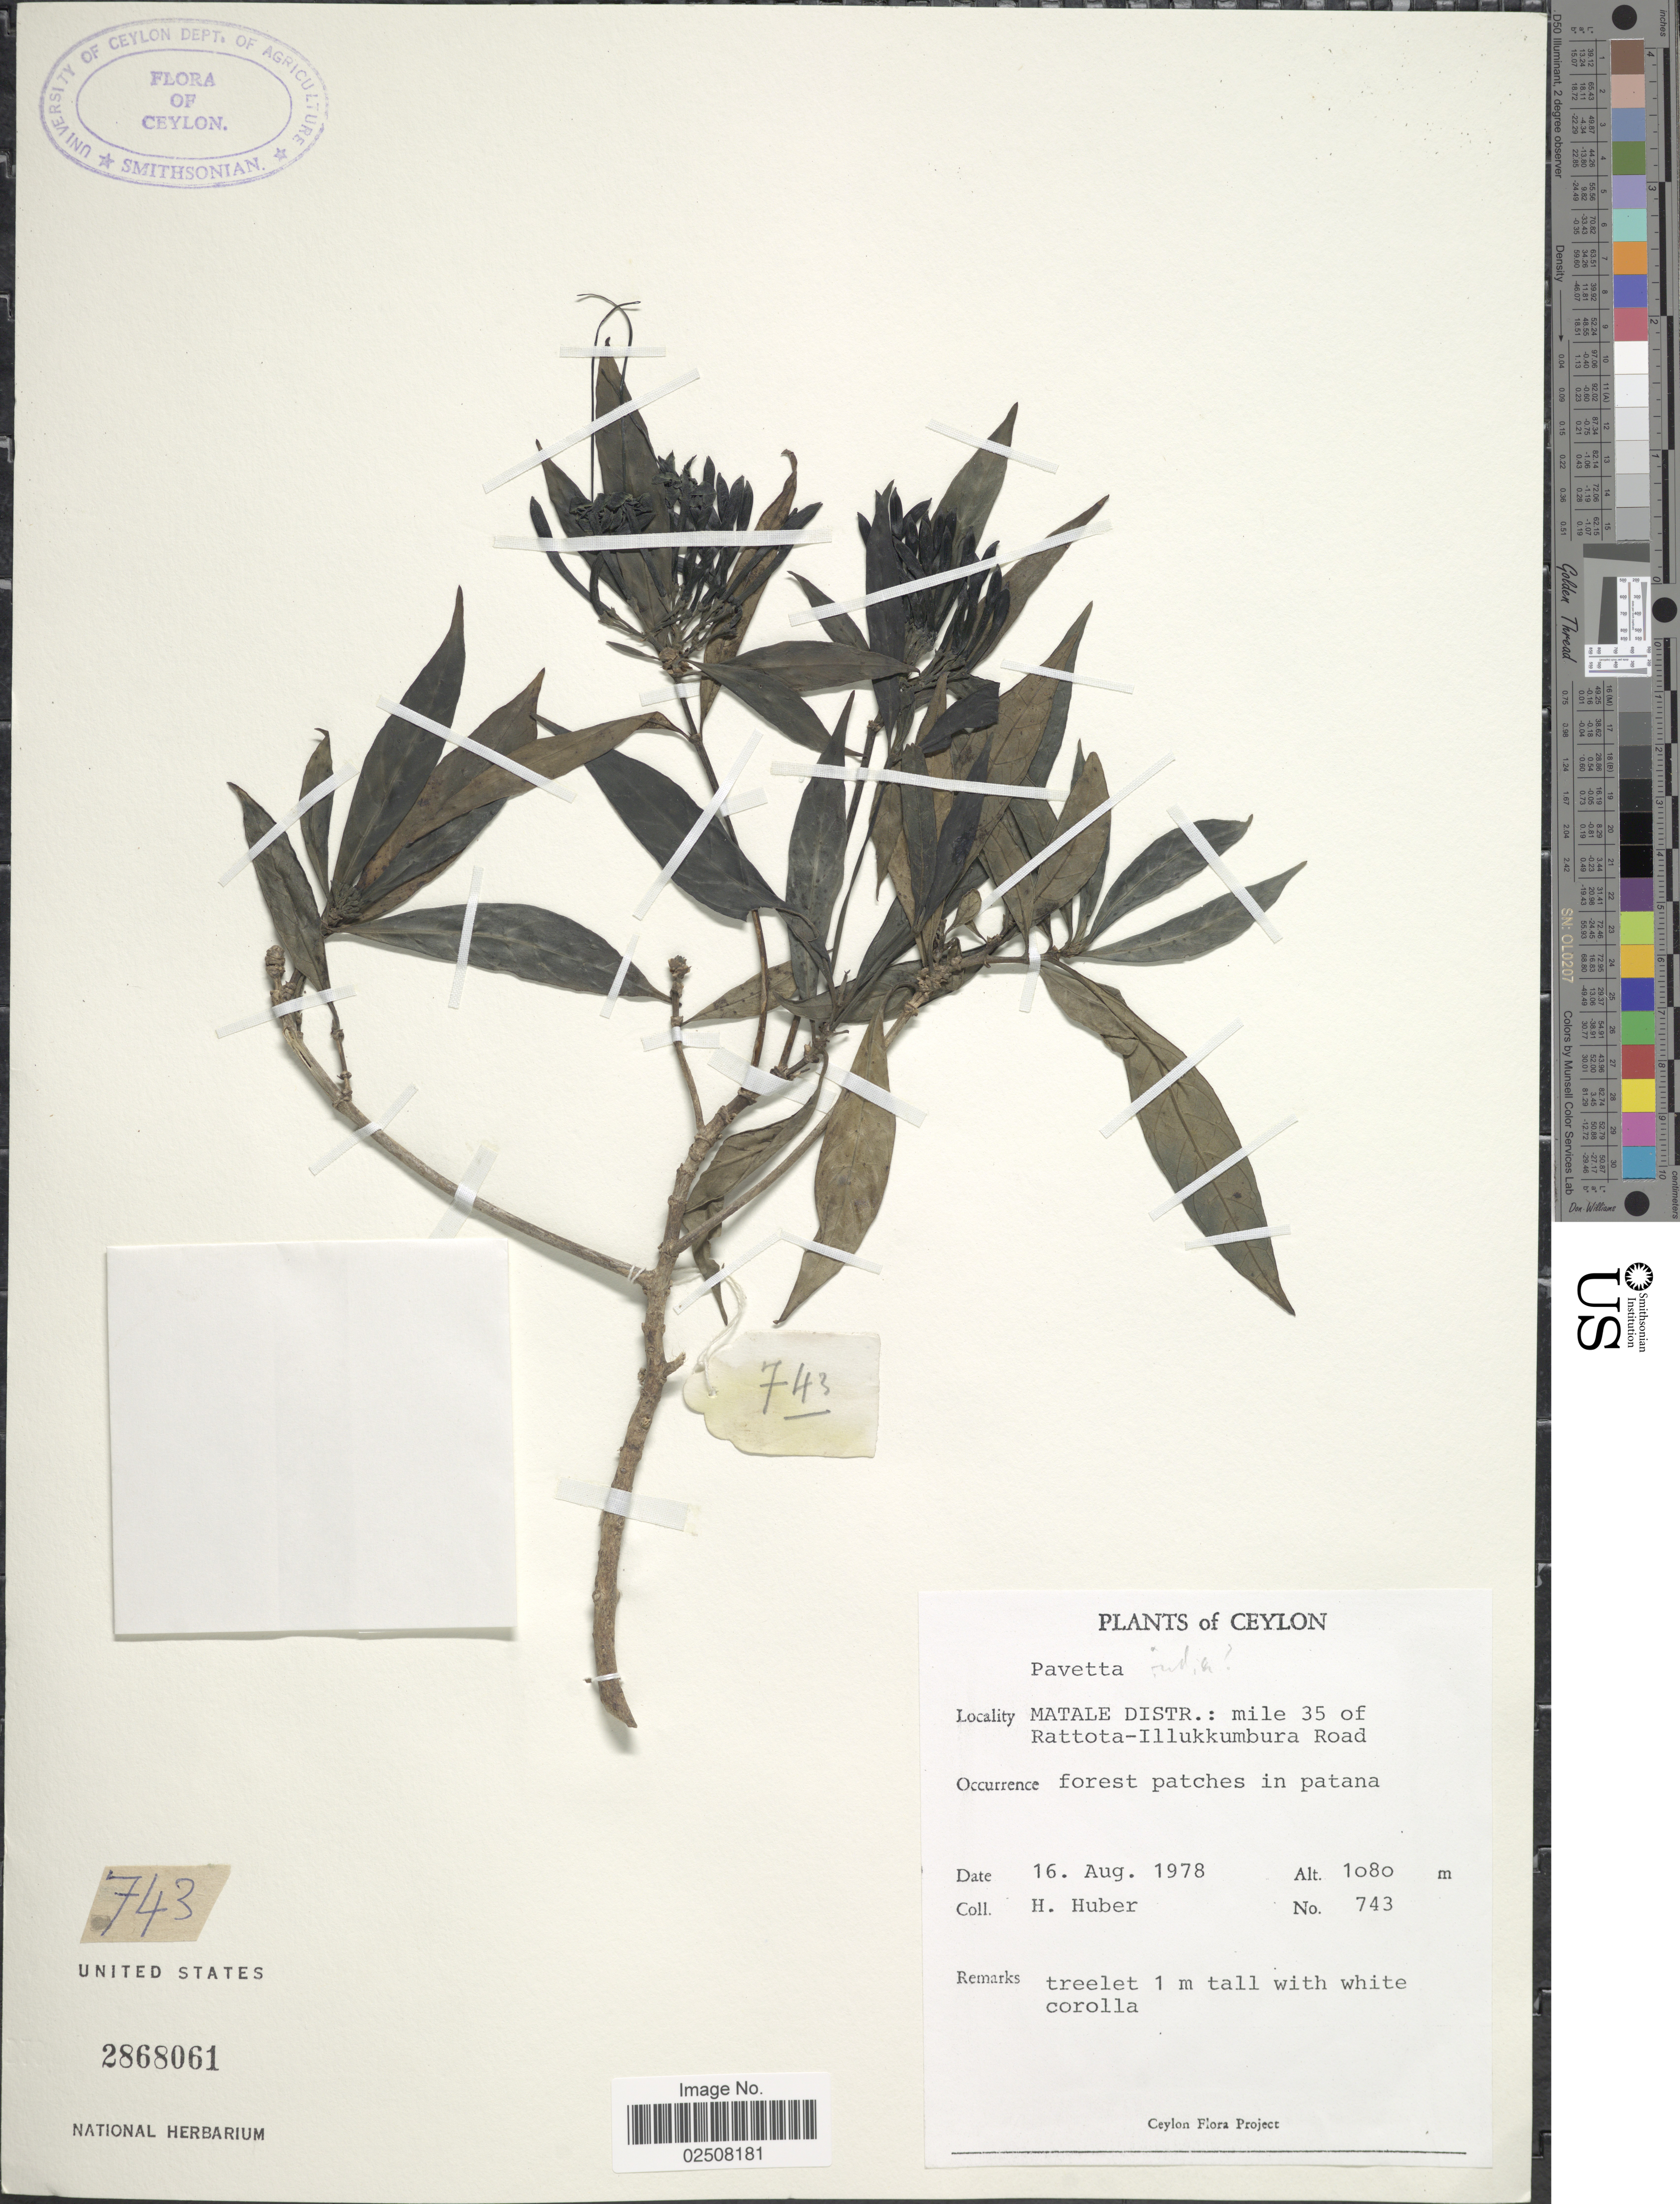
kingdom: Plantae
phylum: Tracheophyta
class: Magnoliopsida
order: Gentianales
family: Rubiaceae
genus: Pavetta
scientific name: Pavetta indica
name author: L.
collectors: H. Huber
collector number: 743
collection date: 1978-08-16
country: Sri Lanka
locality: Ceylon, Matale Distr.: mile 35 of Rattota-Illukkumbura Road, forest patches in patana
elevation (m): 1080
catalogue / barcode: US 2868061